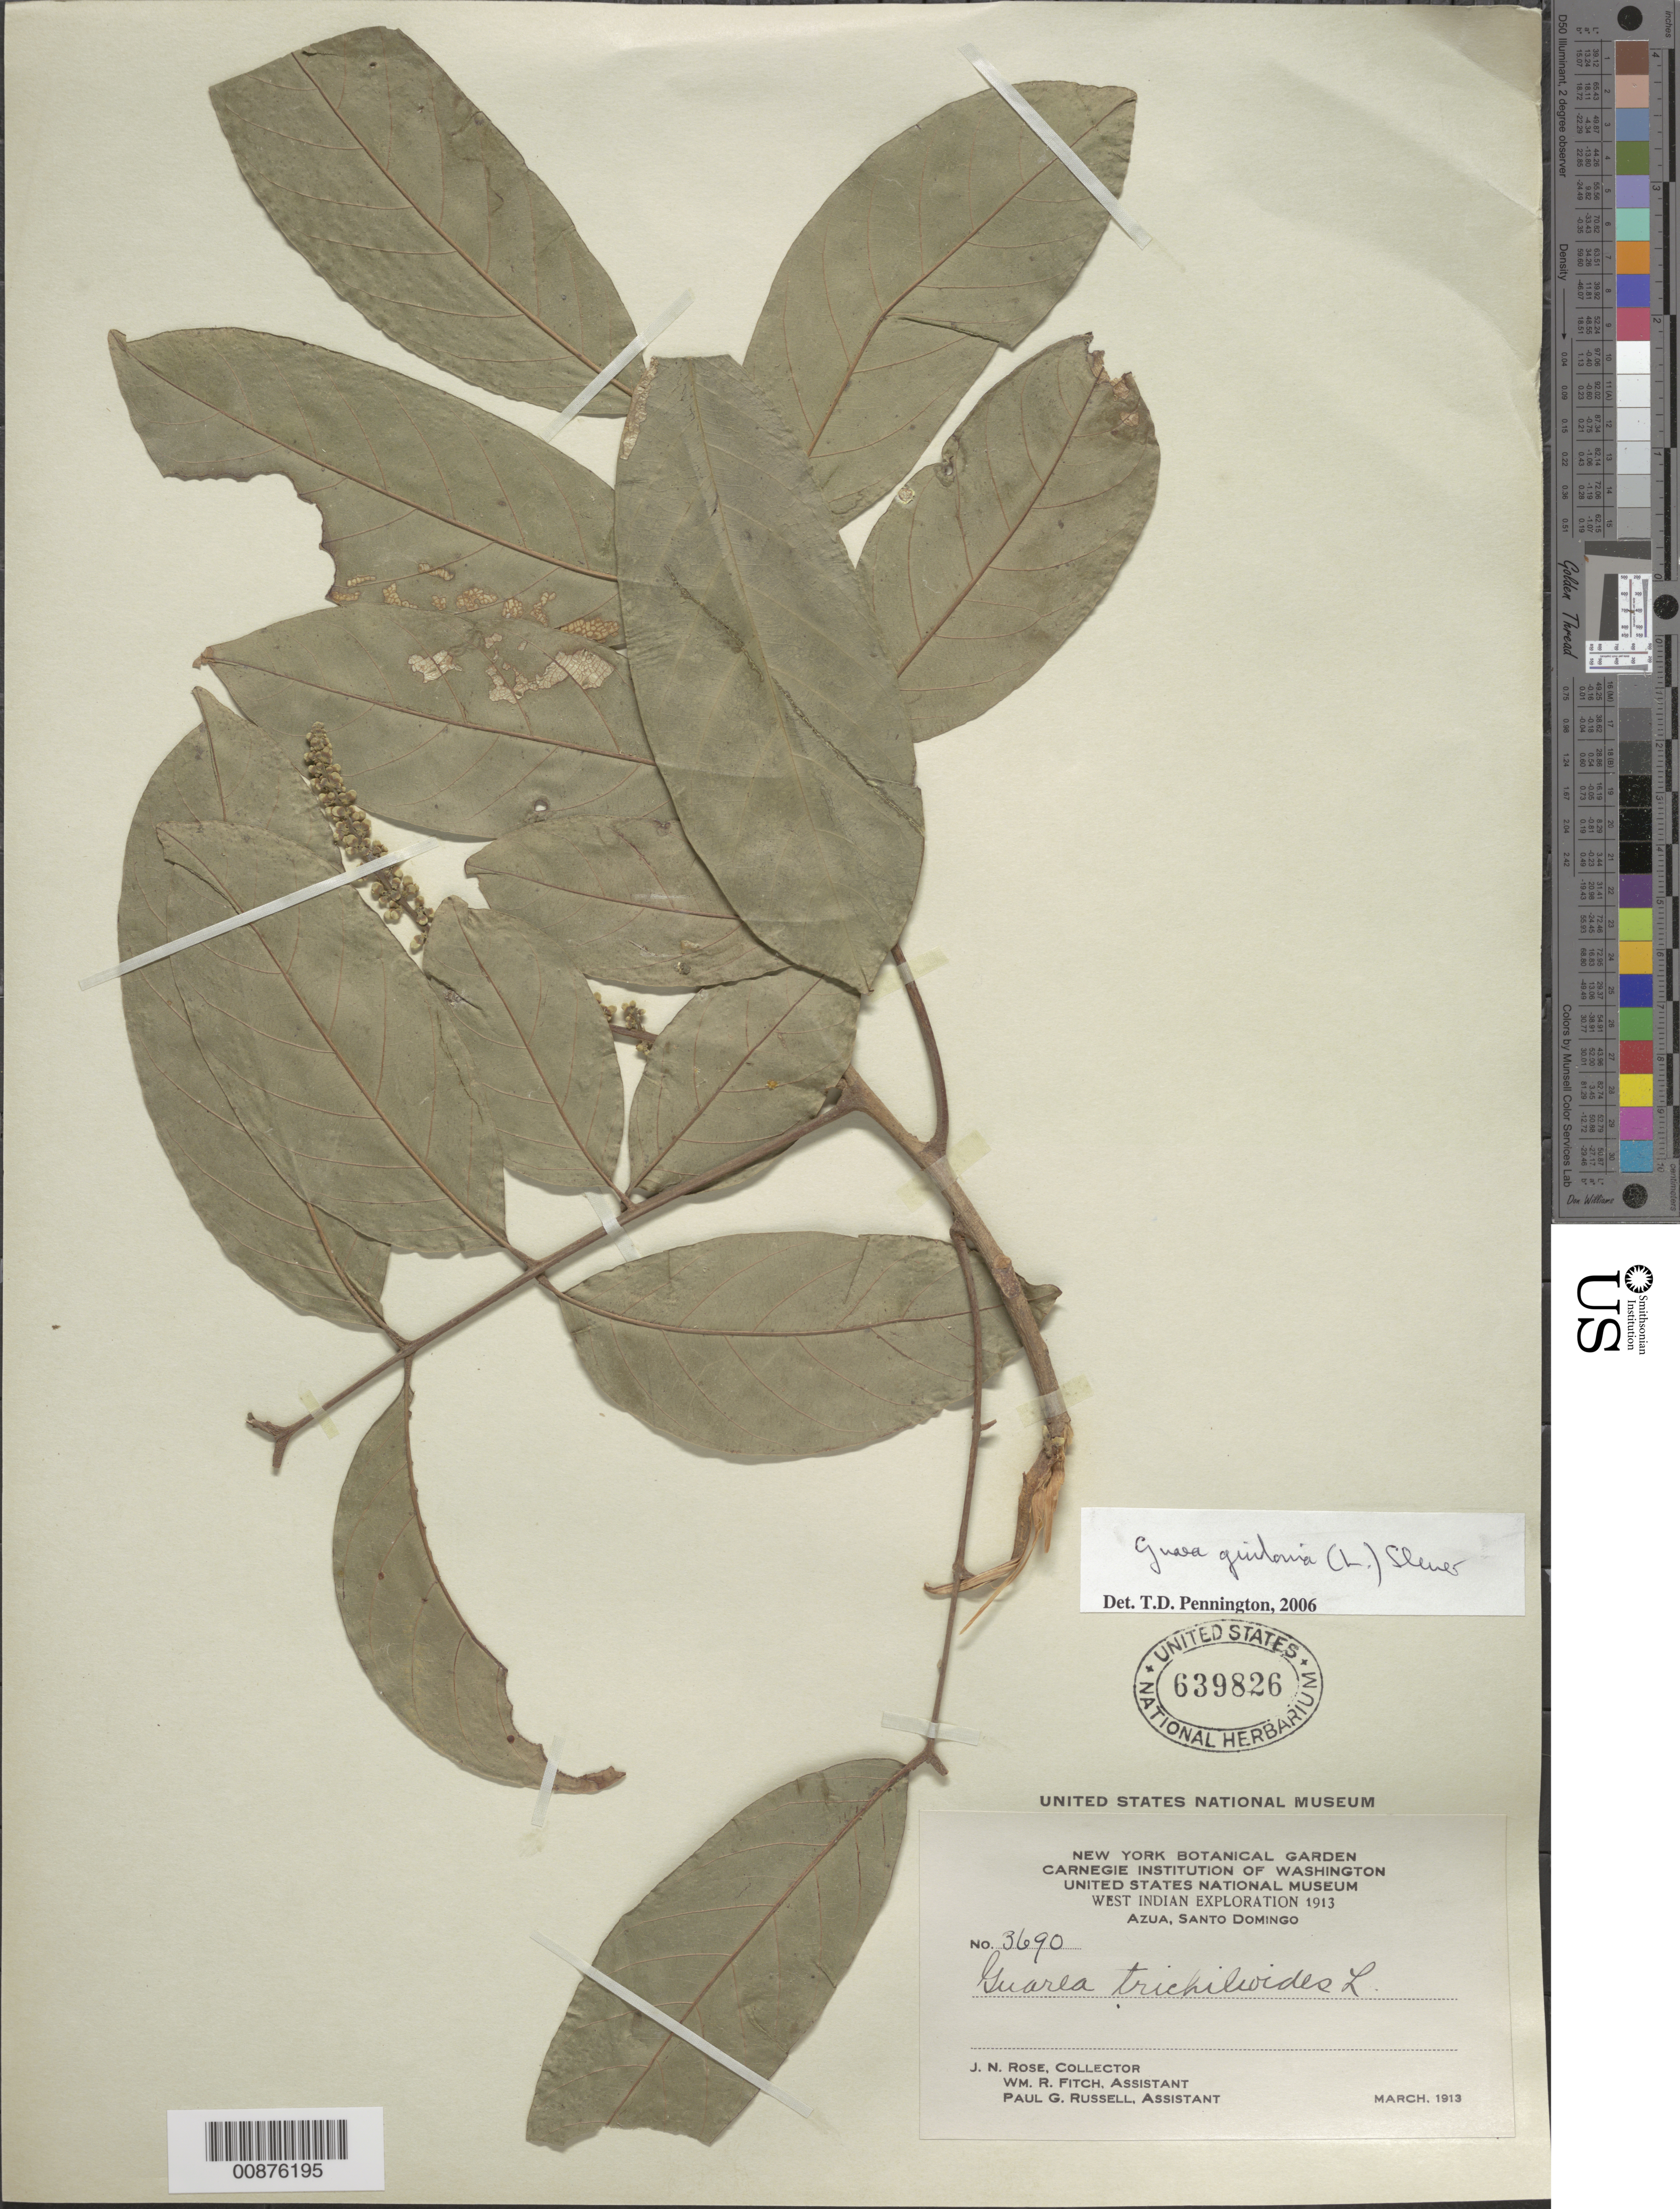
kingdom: Plantae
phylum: Tracheophyta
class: Magnoliopsida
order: Sapindales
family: Meliaceae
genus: Guarea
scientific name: Guarea guidonia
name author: (L.) Sleumer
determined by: Pennington, T. D., (K)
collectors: J. N. Rose, W. R. Fitch & P. G. Russell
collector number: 3690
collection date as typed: Mar 1913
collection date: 1913-03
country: Dominican Republic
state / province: Azua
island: Hispaniola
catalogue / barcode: US 639826